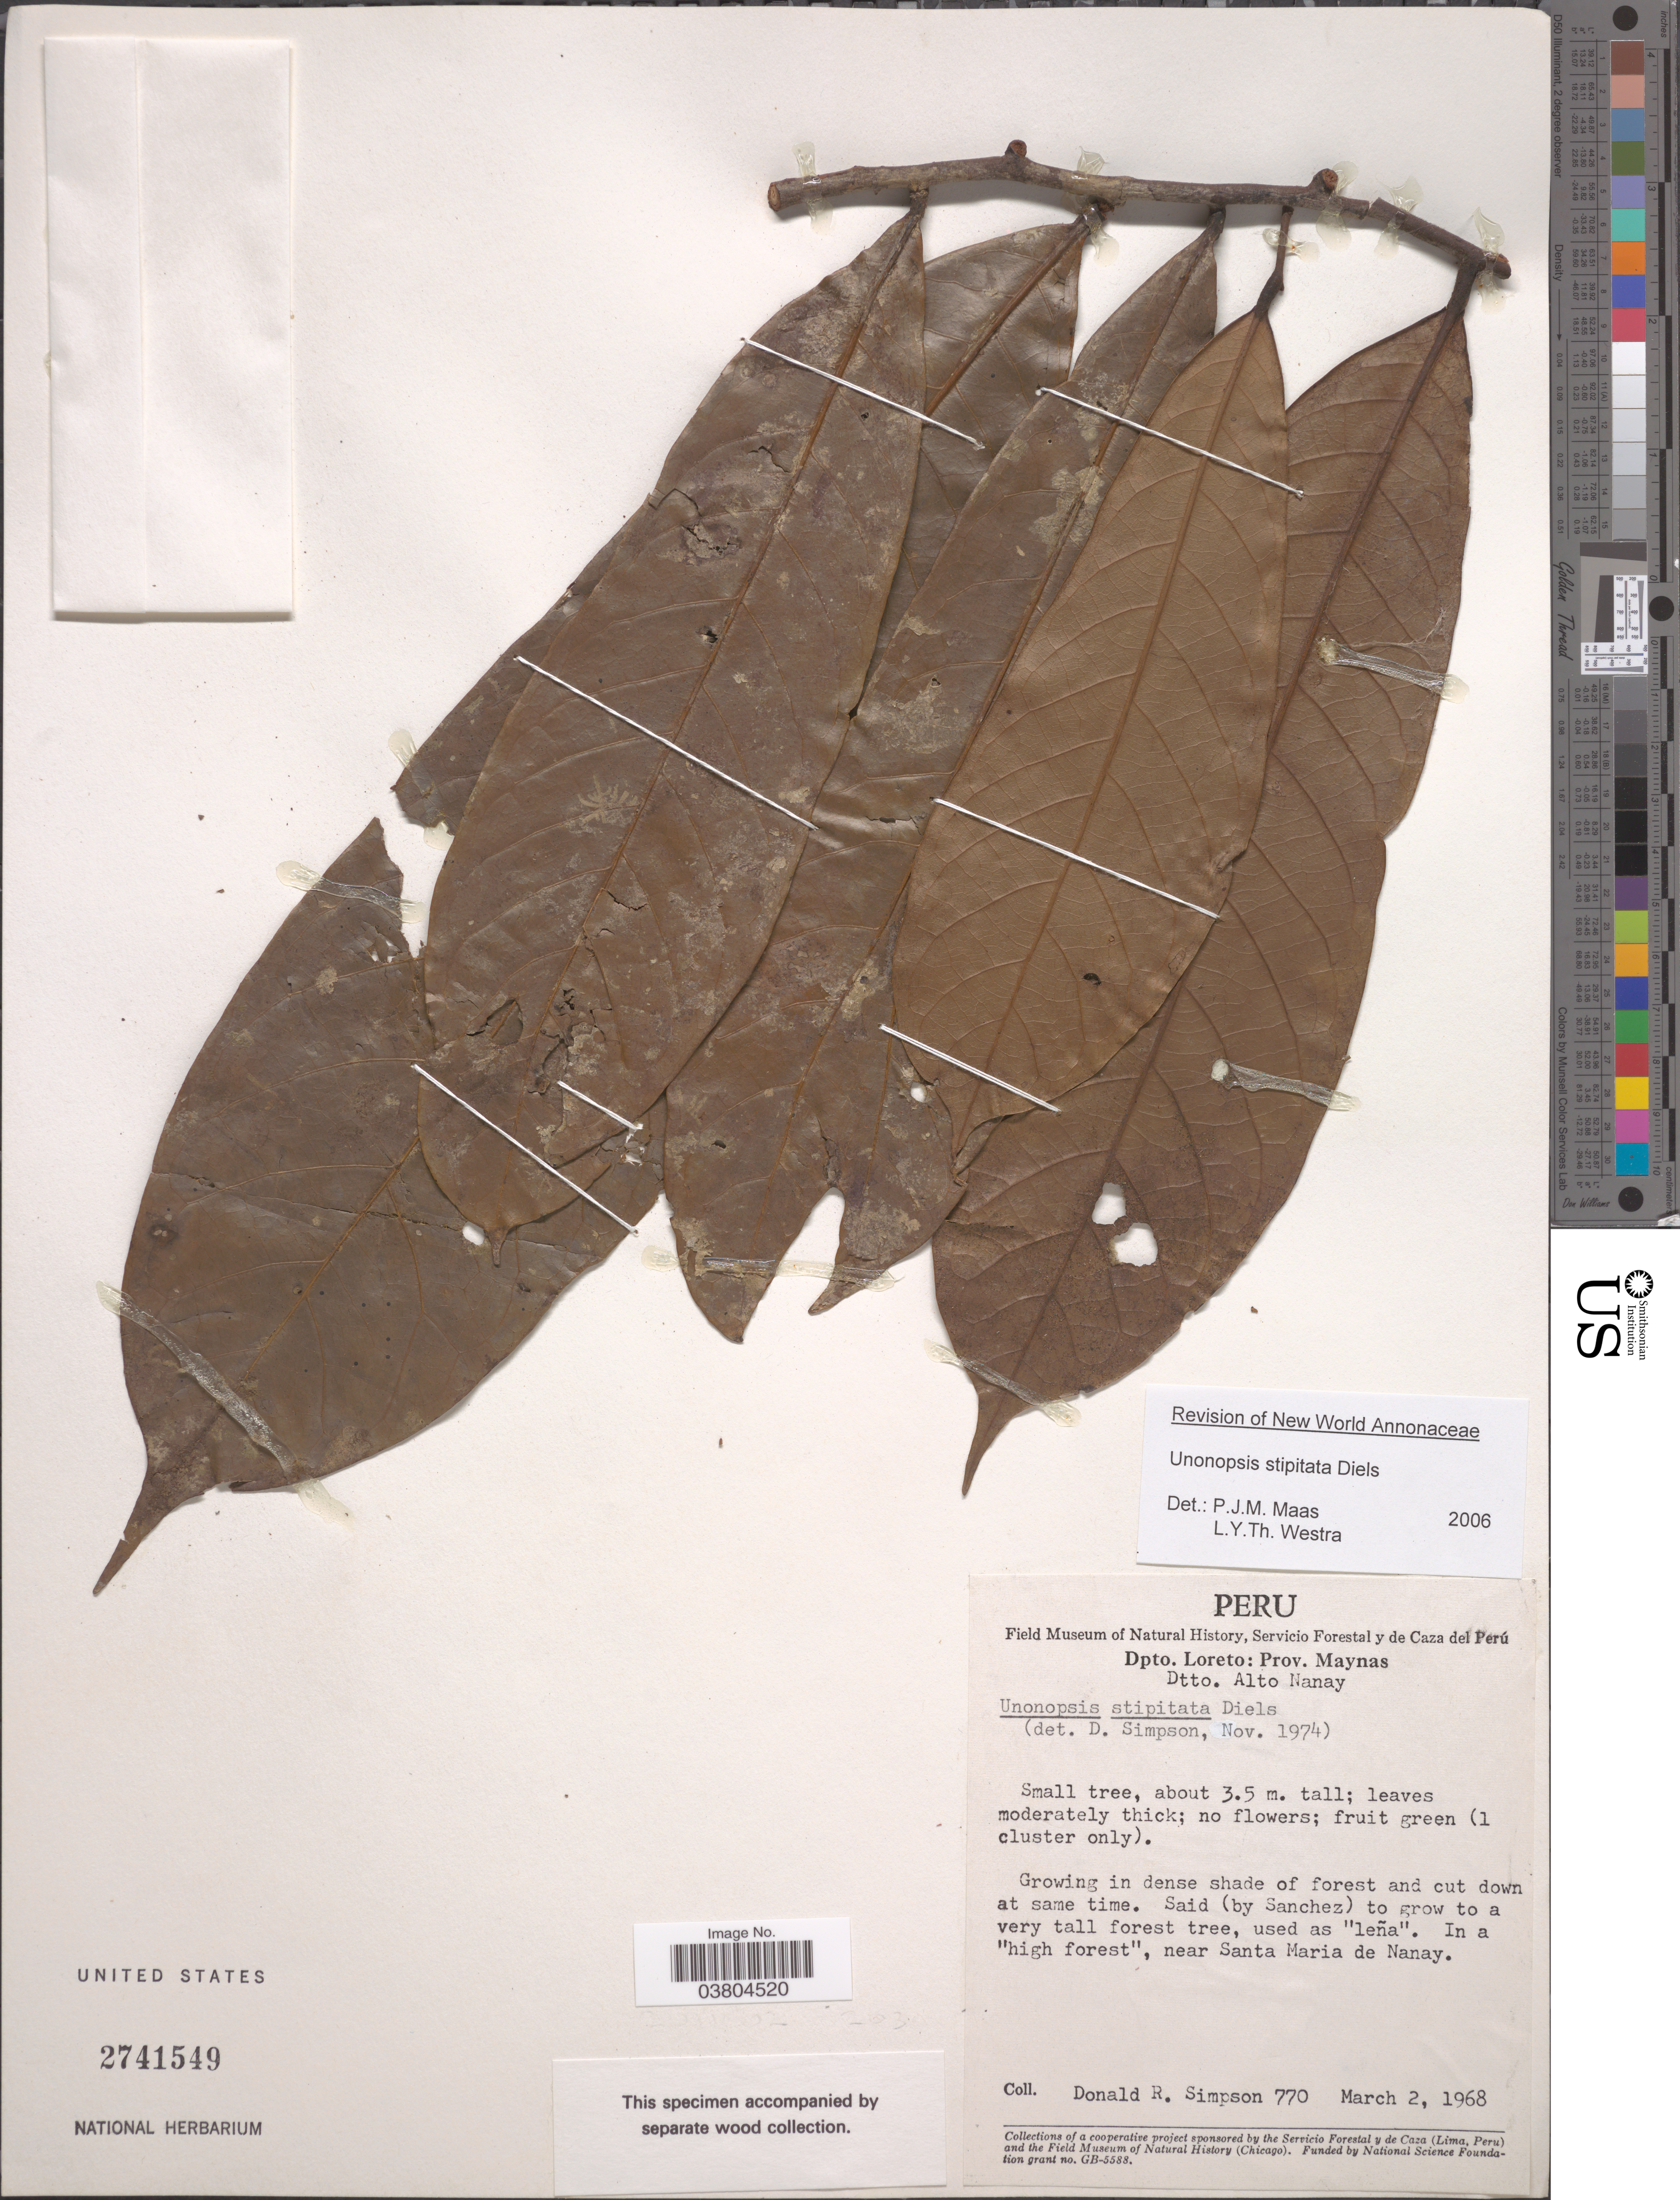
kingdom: Plantae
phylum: Tracheophyta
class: Magnoliopsida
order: Magnoliales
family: Annonaceae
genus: Unonopsis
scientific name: Unonopsis stipitata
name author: Diels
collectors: D. R. Simpson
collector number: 770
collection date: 1968-03-02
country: Peru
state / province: Loreto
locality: Dpto. Loreto: Prov. Maynas. Dtto. Alto Nanay. In a "high forest", near Santa Maria de Nanay.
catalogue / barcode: US 2741549